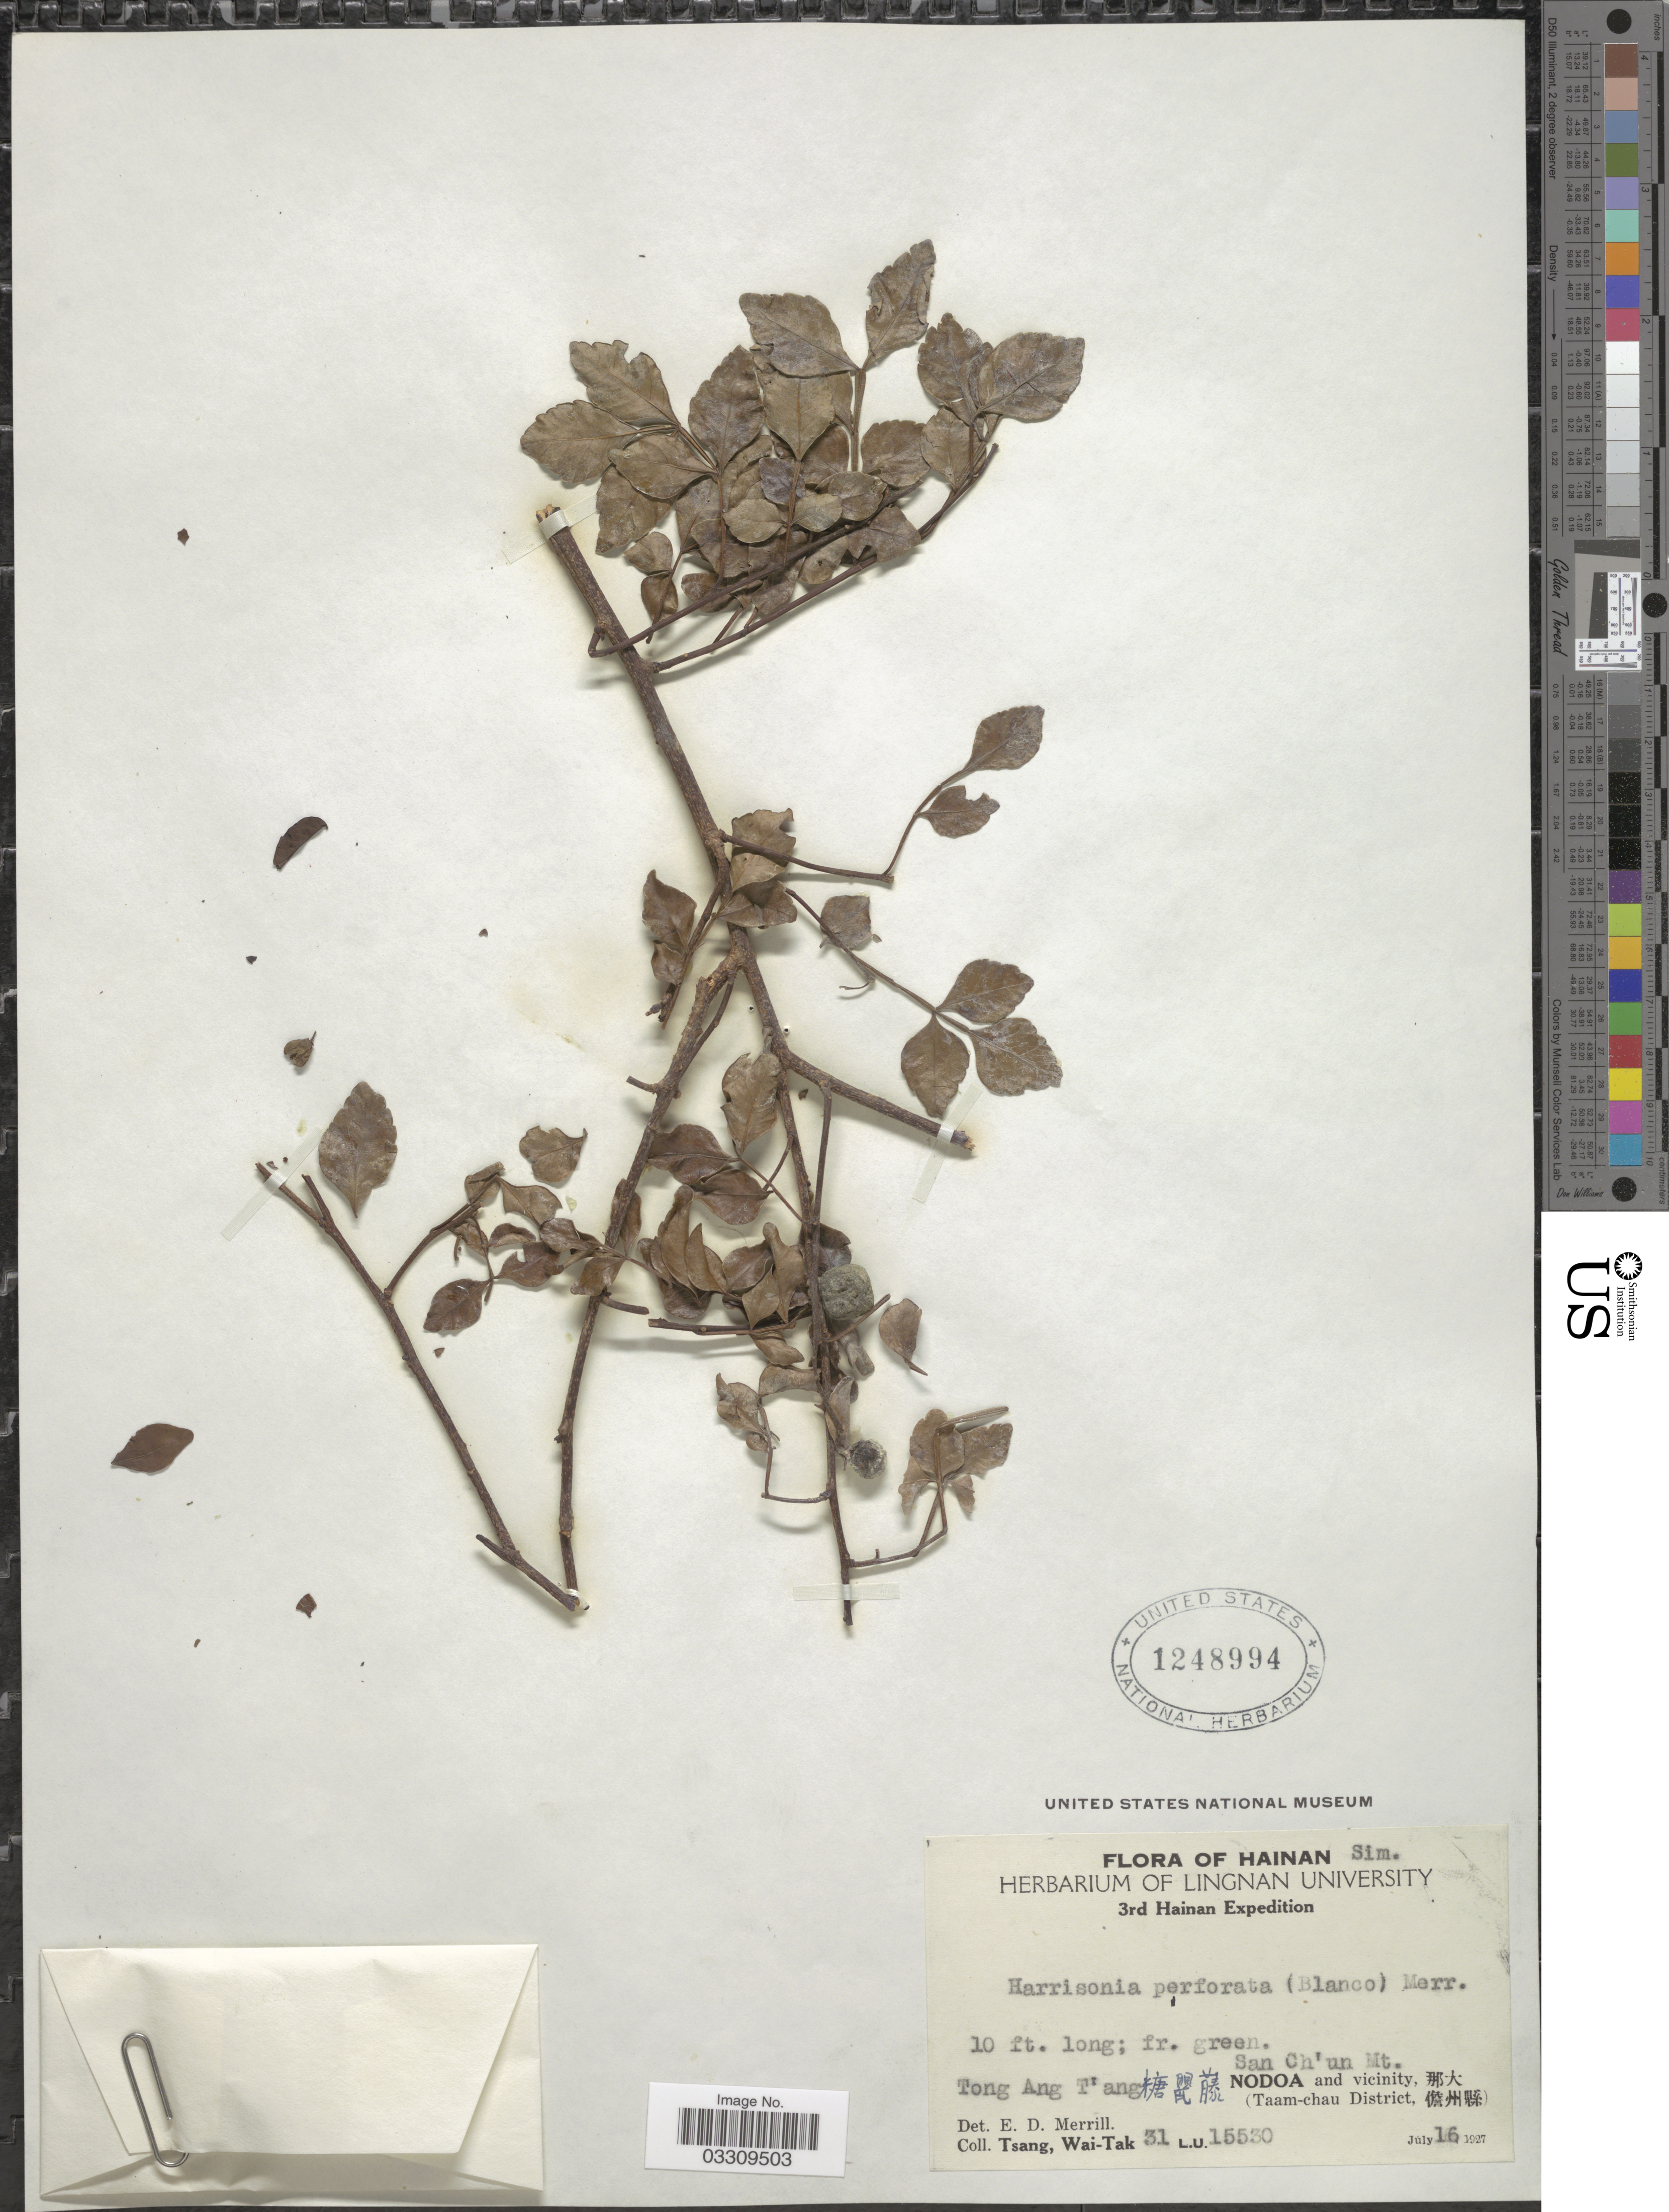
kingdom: Plantae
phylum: Tracheophyta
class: Magnoliopsida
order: Sapindales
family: Rutaceae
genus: Harrisonia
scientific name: Harrisonia perforata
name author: (Blanco) Merr.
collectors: W. T. Tsang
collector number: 31L.U15530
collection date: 1927-07-16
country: China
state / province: Hainan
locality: Tong Ang T' ang X. San Ch' un Mt. Nodoa and vicinity, X. (Taam-chau District, X).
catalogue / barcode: US 1248994